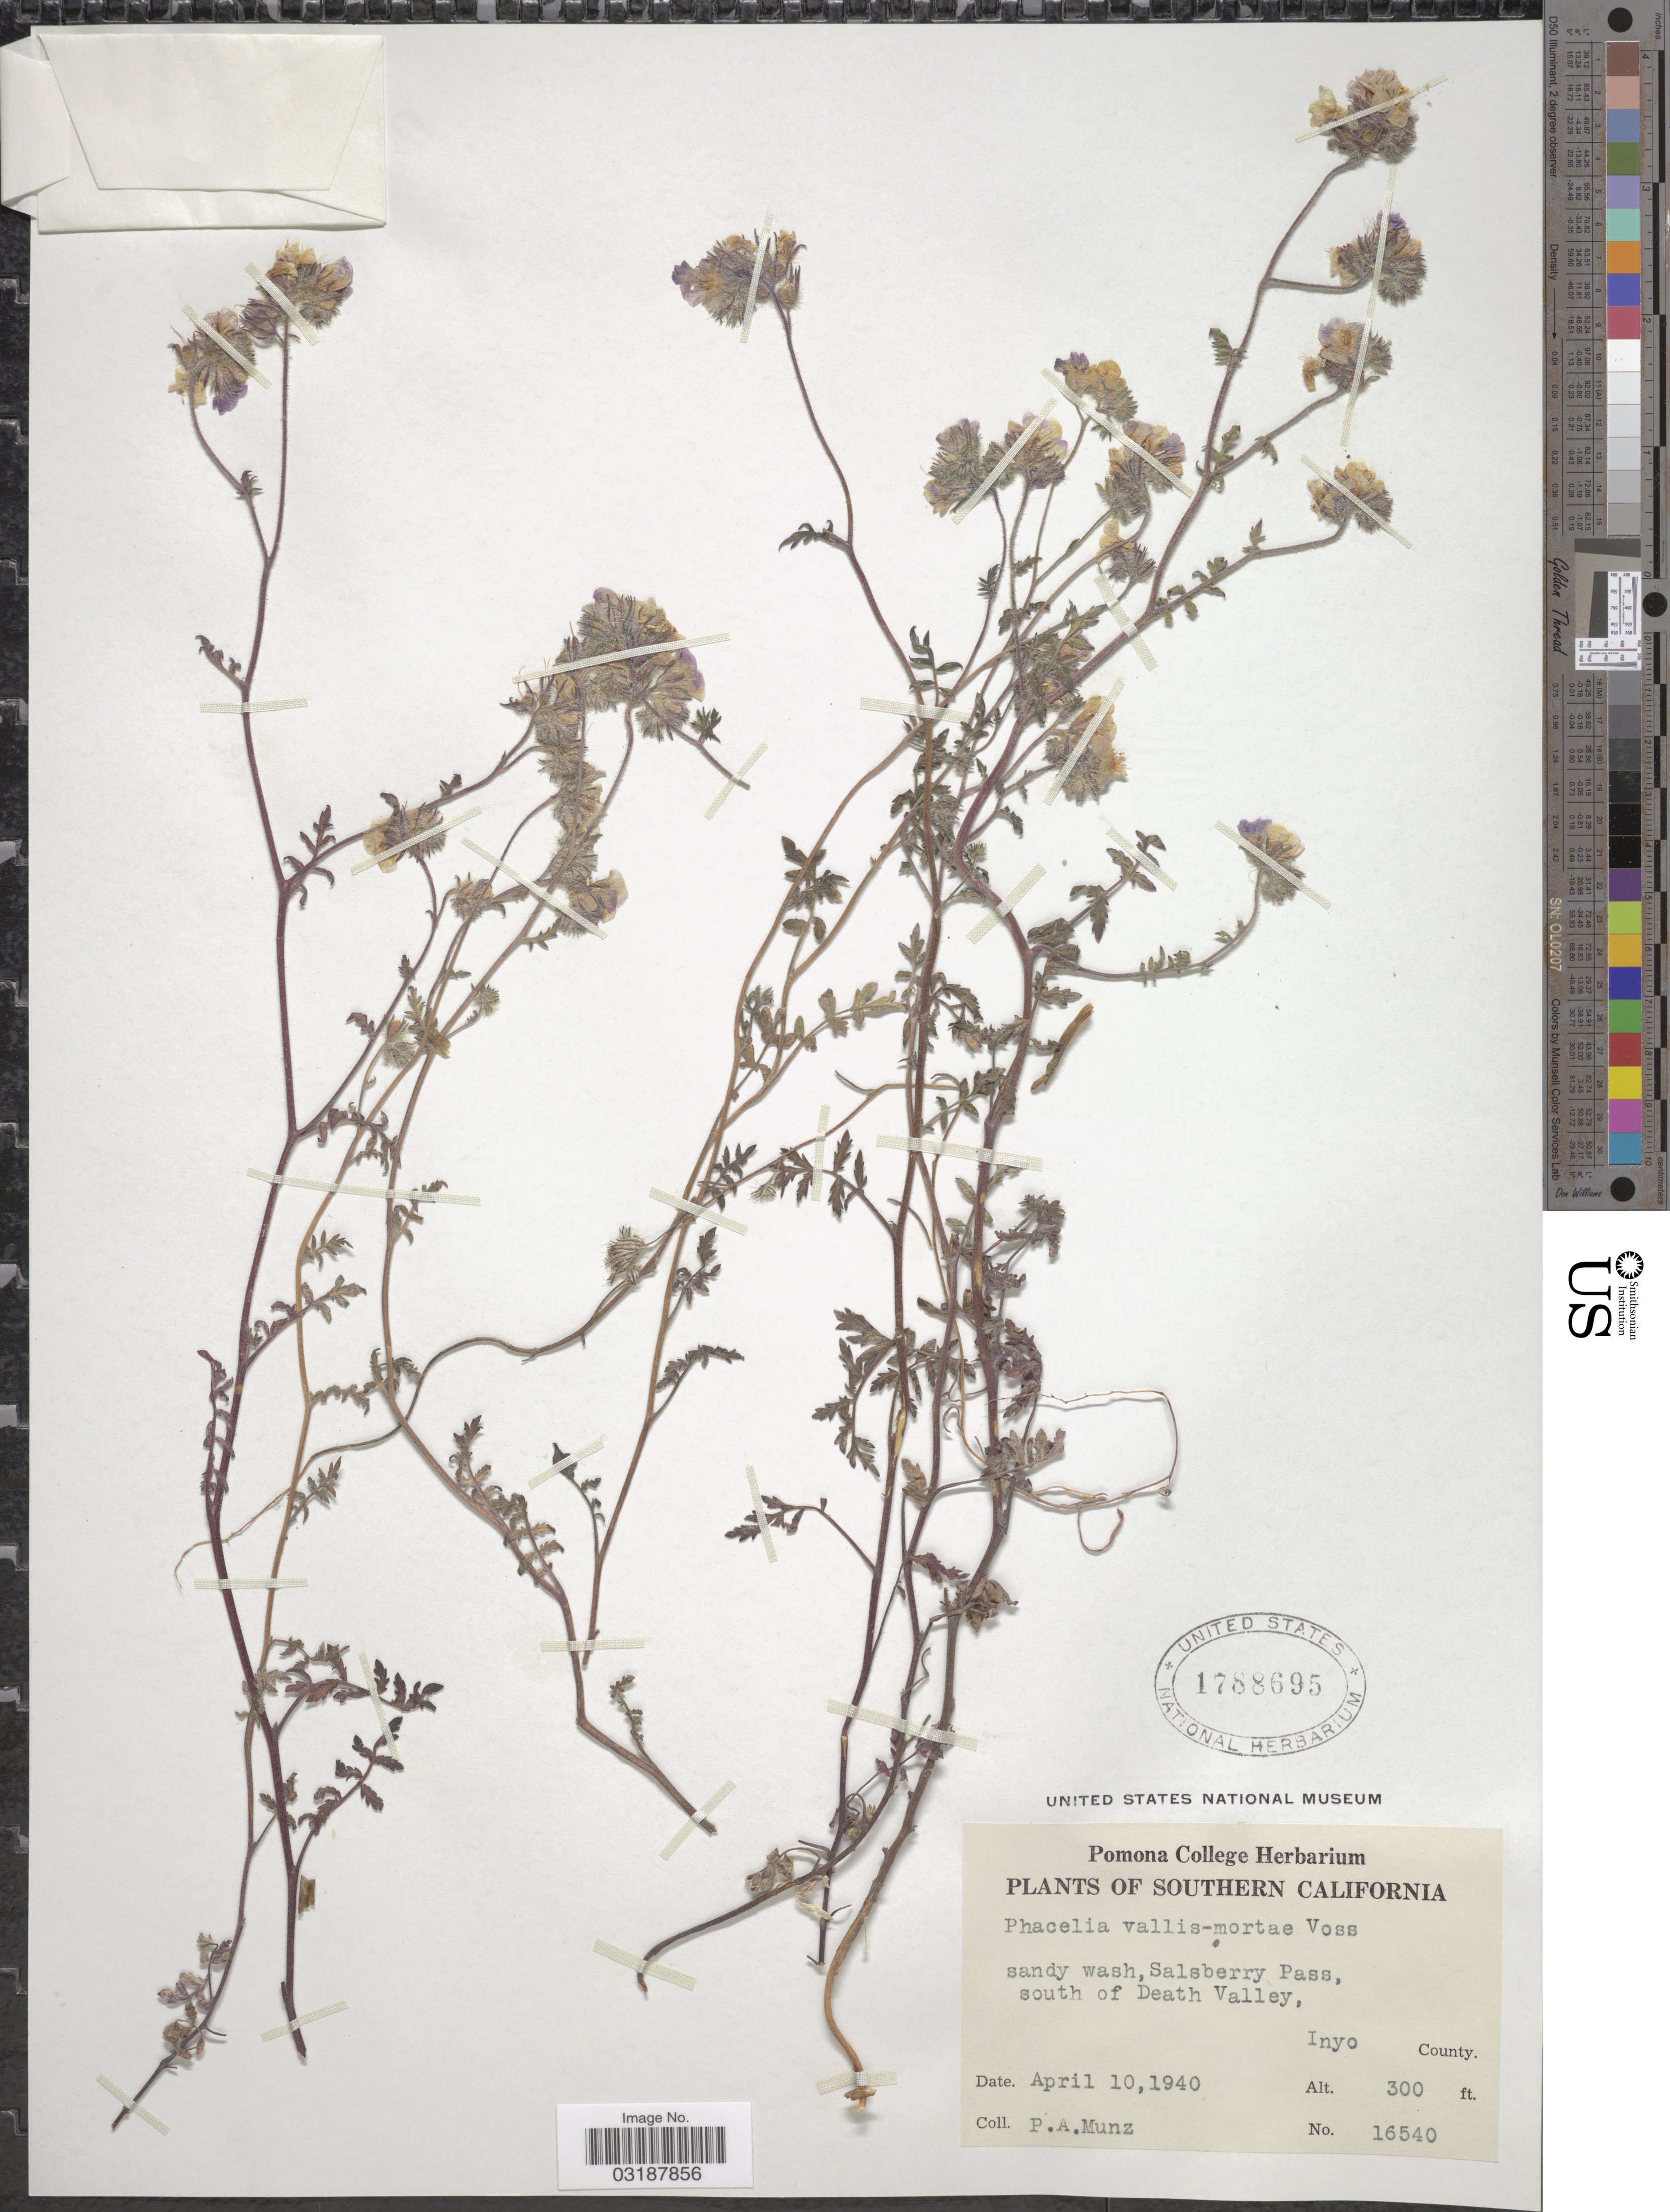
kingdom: Plantae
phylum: Tracheophyta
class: Magnoliopsida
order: Boraginales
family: Hydrophyllaceae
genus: Phacelia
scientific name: Phacelia vallis-mortae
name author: J.W. Voss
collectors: P. A. Munz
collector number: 16540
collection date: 1940-04-10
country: United States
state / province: California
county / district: Inyo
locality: Southern California, sandy wash, Salsberry Pass, south of Death Valley, Inyo County.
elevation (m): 91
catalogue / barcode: US 1788695